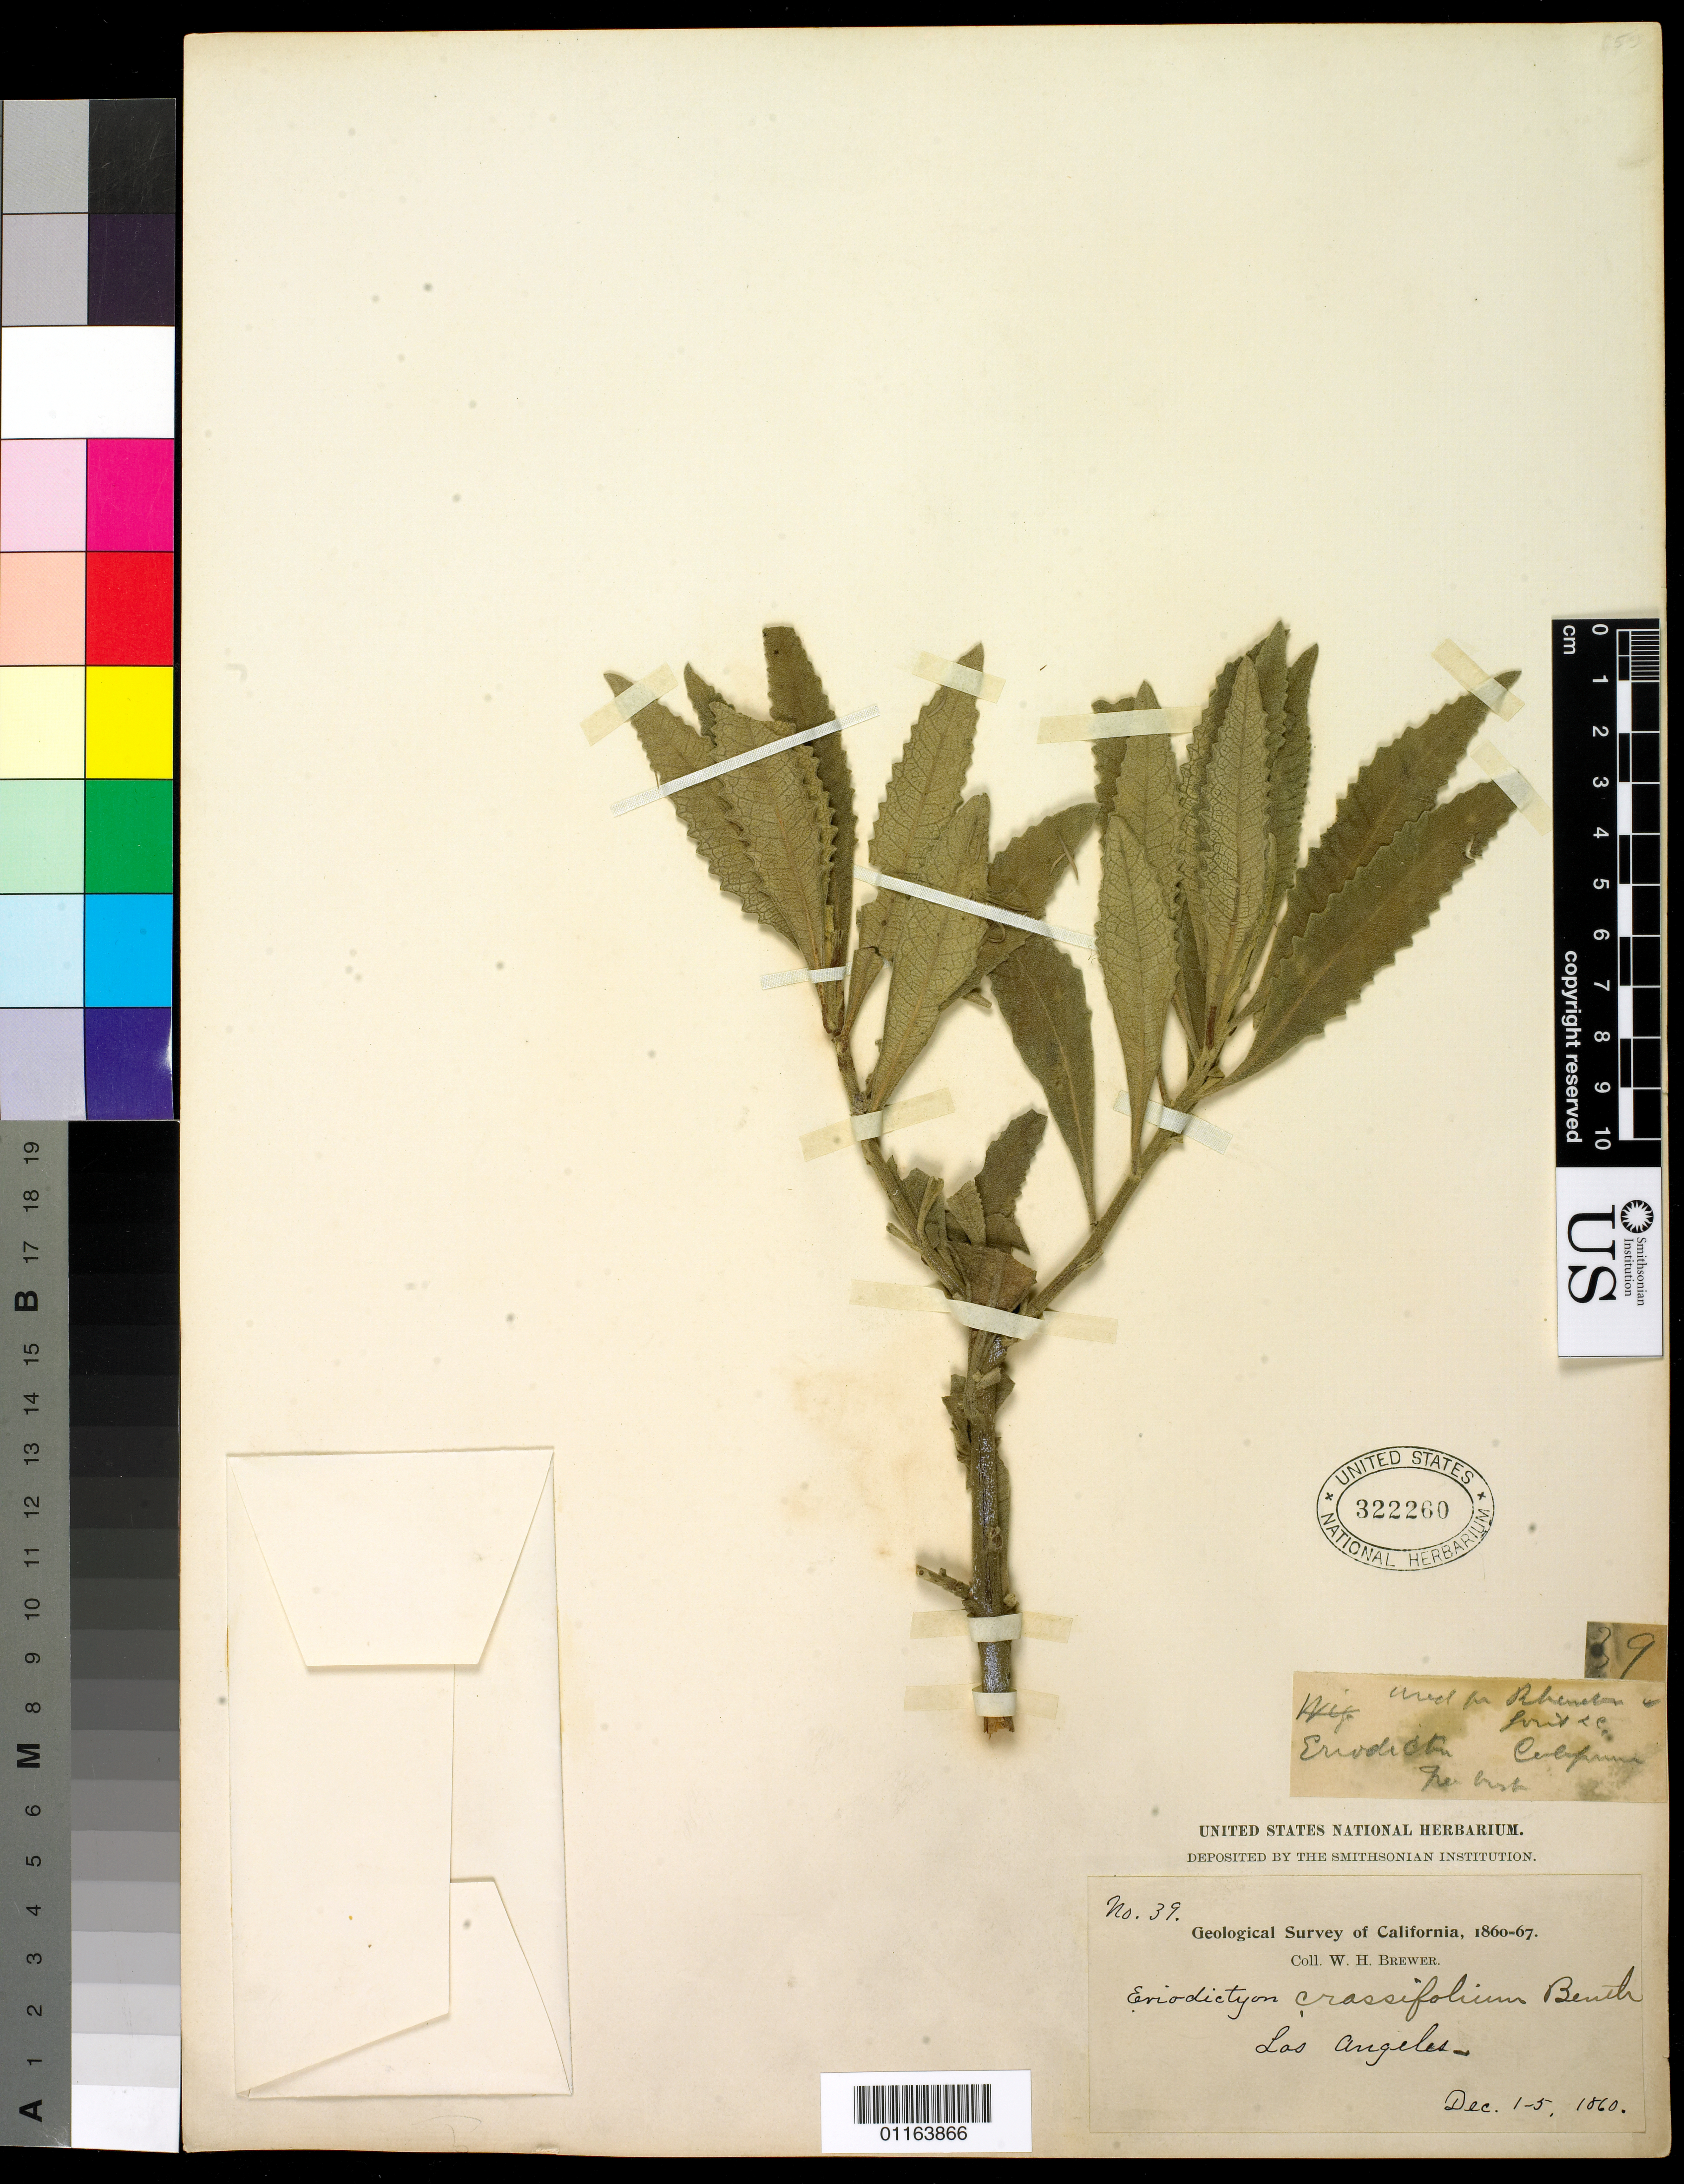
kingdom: Plantae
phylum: Tracheophyta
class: Magnoliopsida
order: Boraginales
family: Namaceae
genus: Eriodictyon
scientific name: Eriodictyon crassifolium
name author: Benth.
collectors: W. H. Brewer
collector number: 39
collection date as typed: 1 Dec 1860 to 5 Dec 1860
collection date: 1860-12-01/1860-12-05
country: United States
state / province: California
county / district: Los Angeles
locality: Los Angeles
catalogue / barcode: US 322260